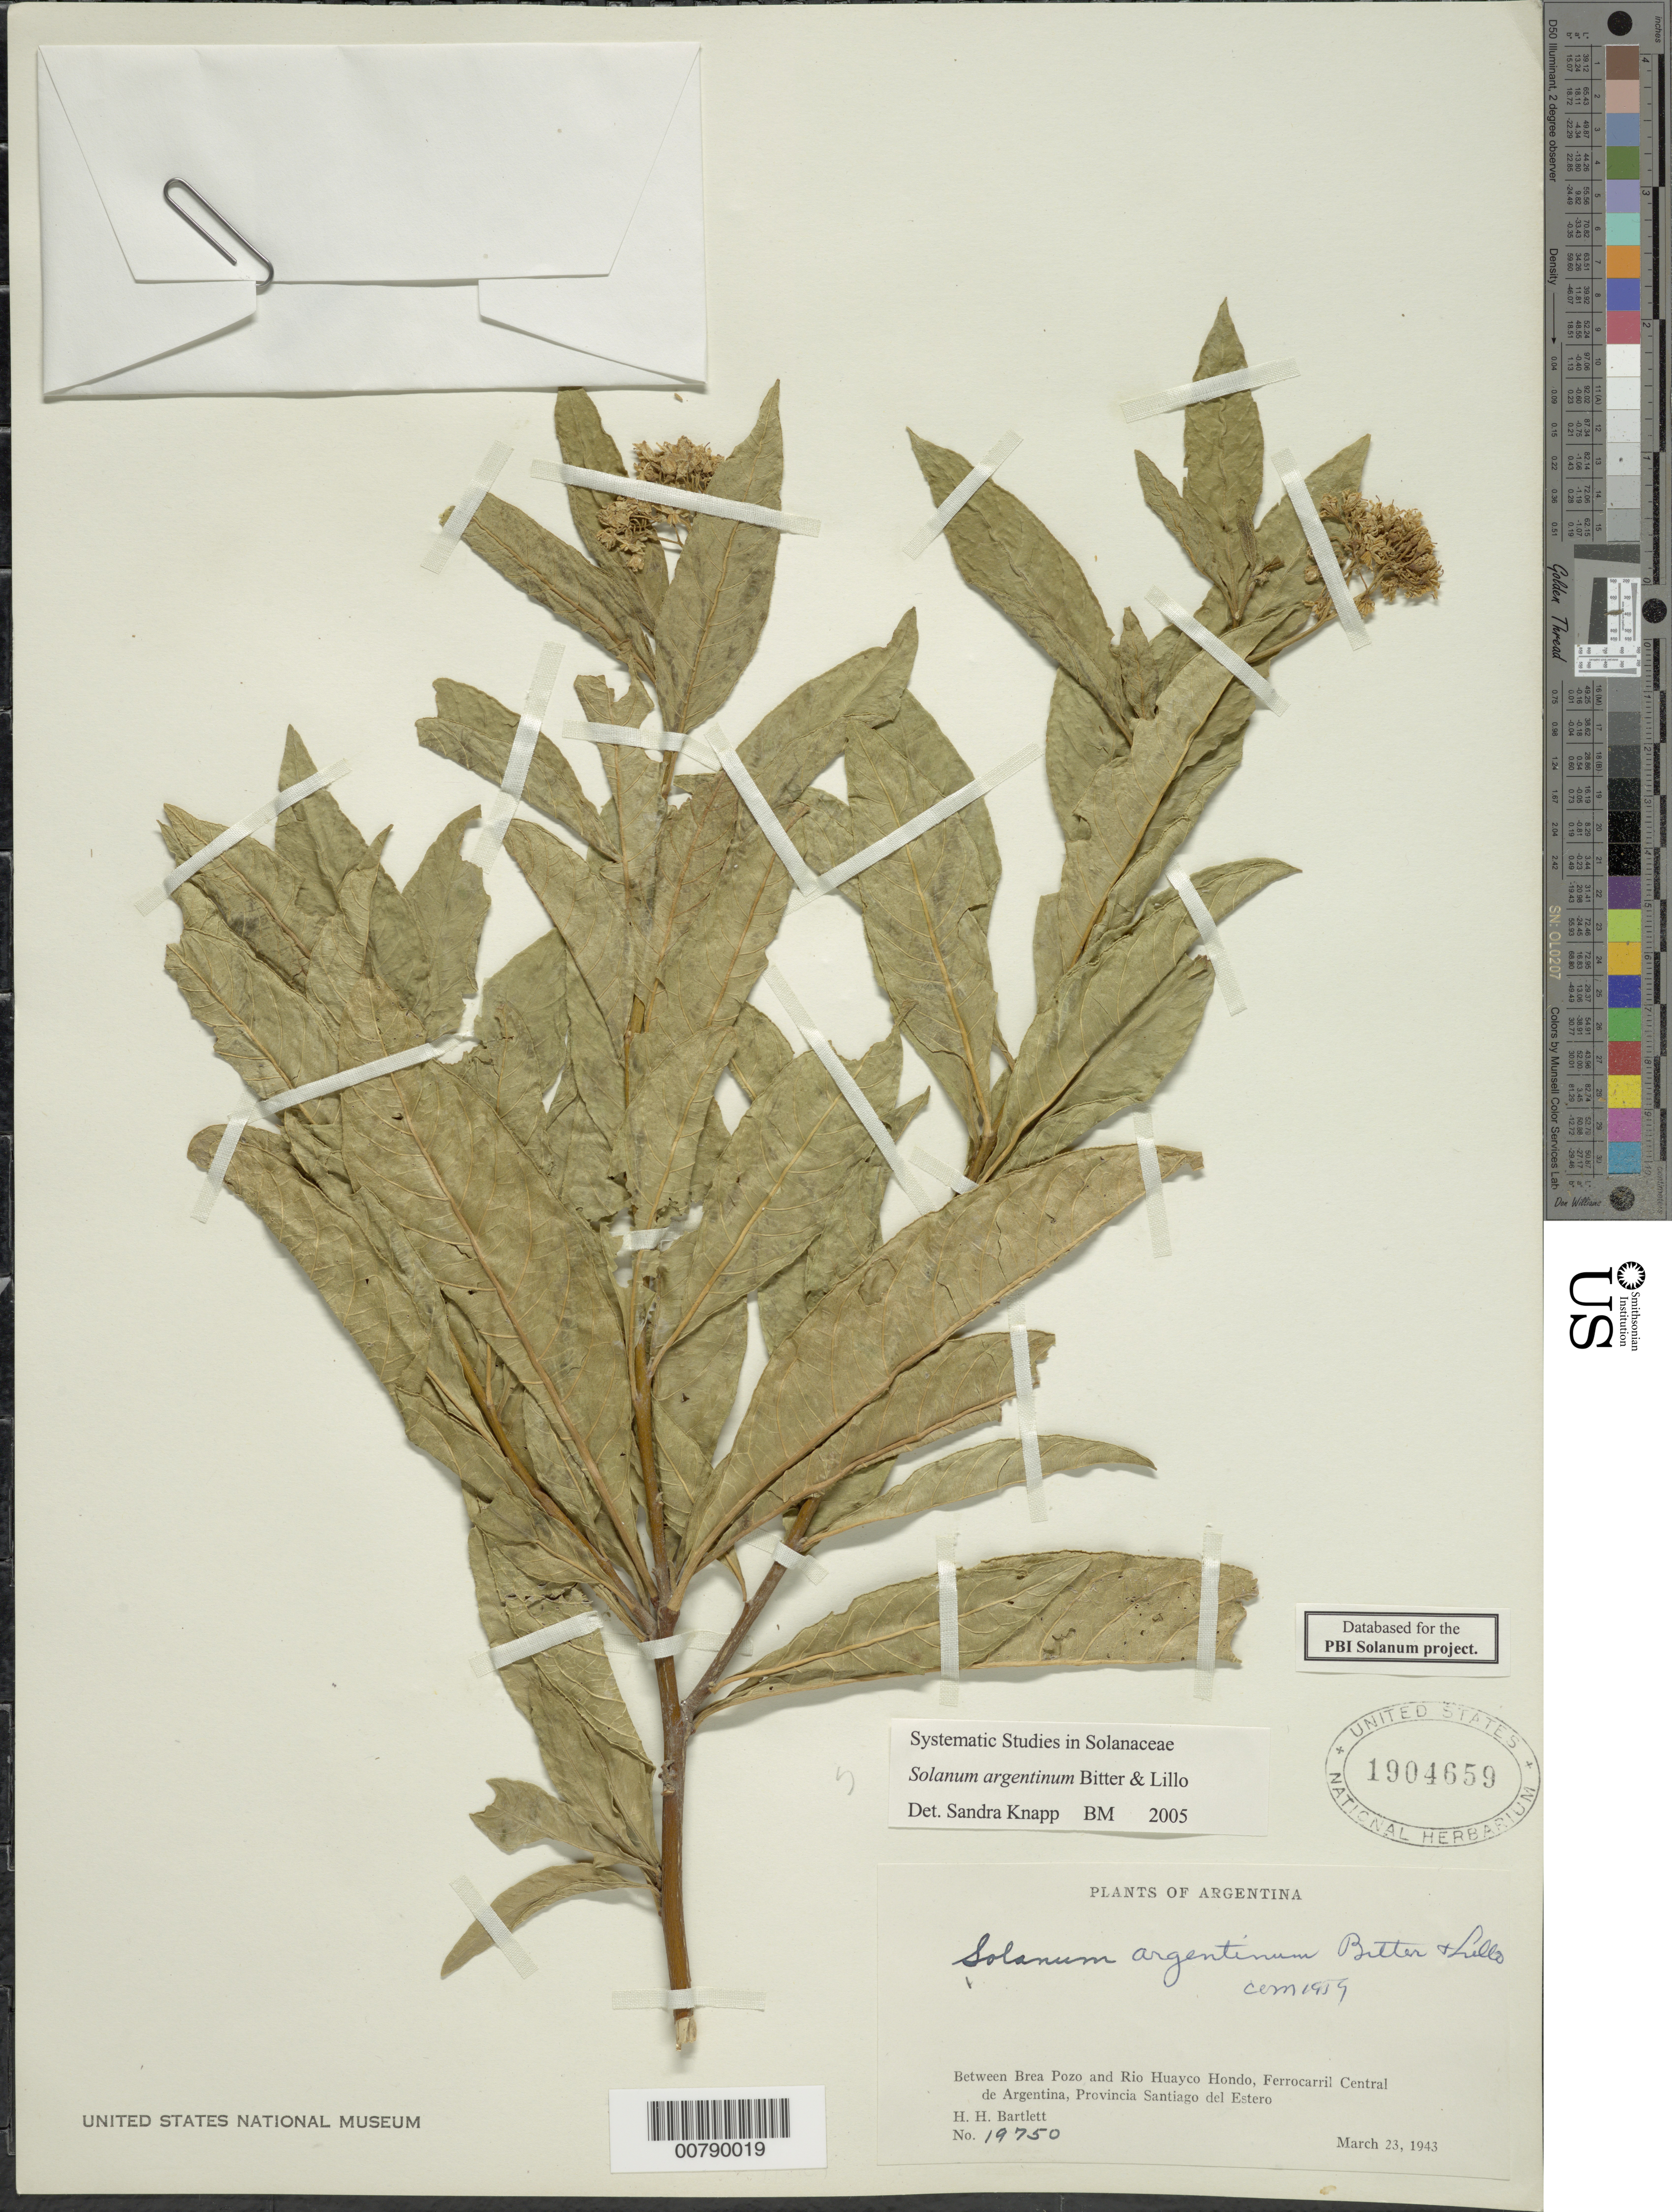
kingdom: Plantae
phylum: Tracheophyta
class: Magnoliopsida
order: Solanales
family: Solanaceae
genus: Solanum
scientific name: Solanum argentinum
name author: Bitter & Lillo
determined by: Knapp, S. D.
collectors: H. H. Bartlett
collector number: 19750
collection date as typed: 23 Mar 1943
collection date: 1943-03-23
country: Argentina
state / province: Santiago del Estero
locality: between Brea Pozo and Río Huayco Hondo, Ferrocarril Central de Argentina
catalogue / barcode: US 1904659